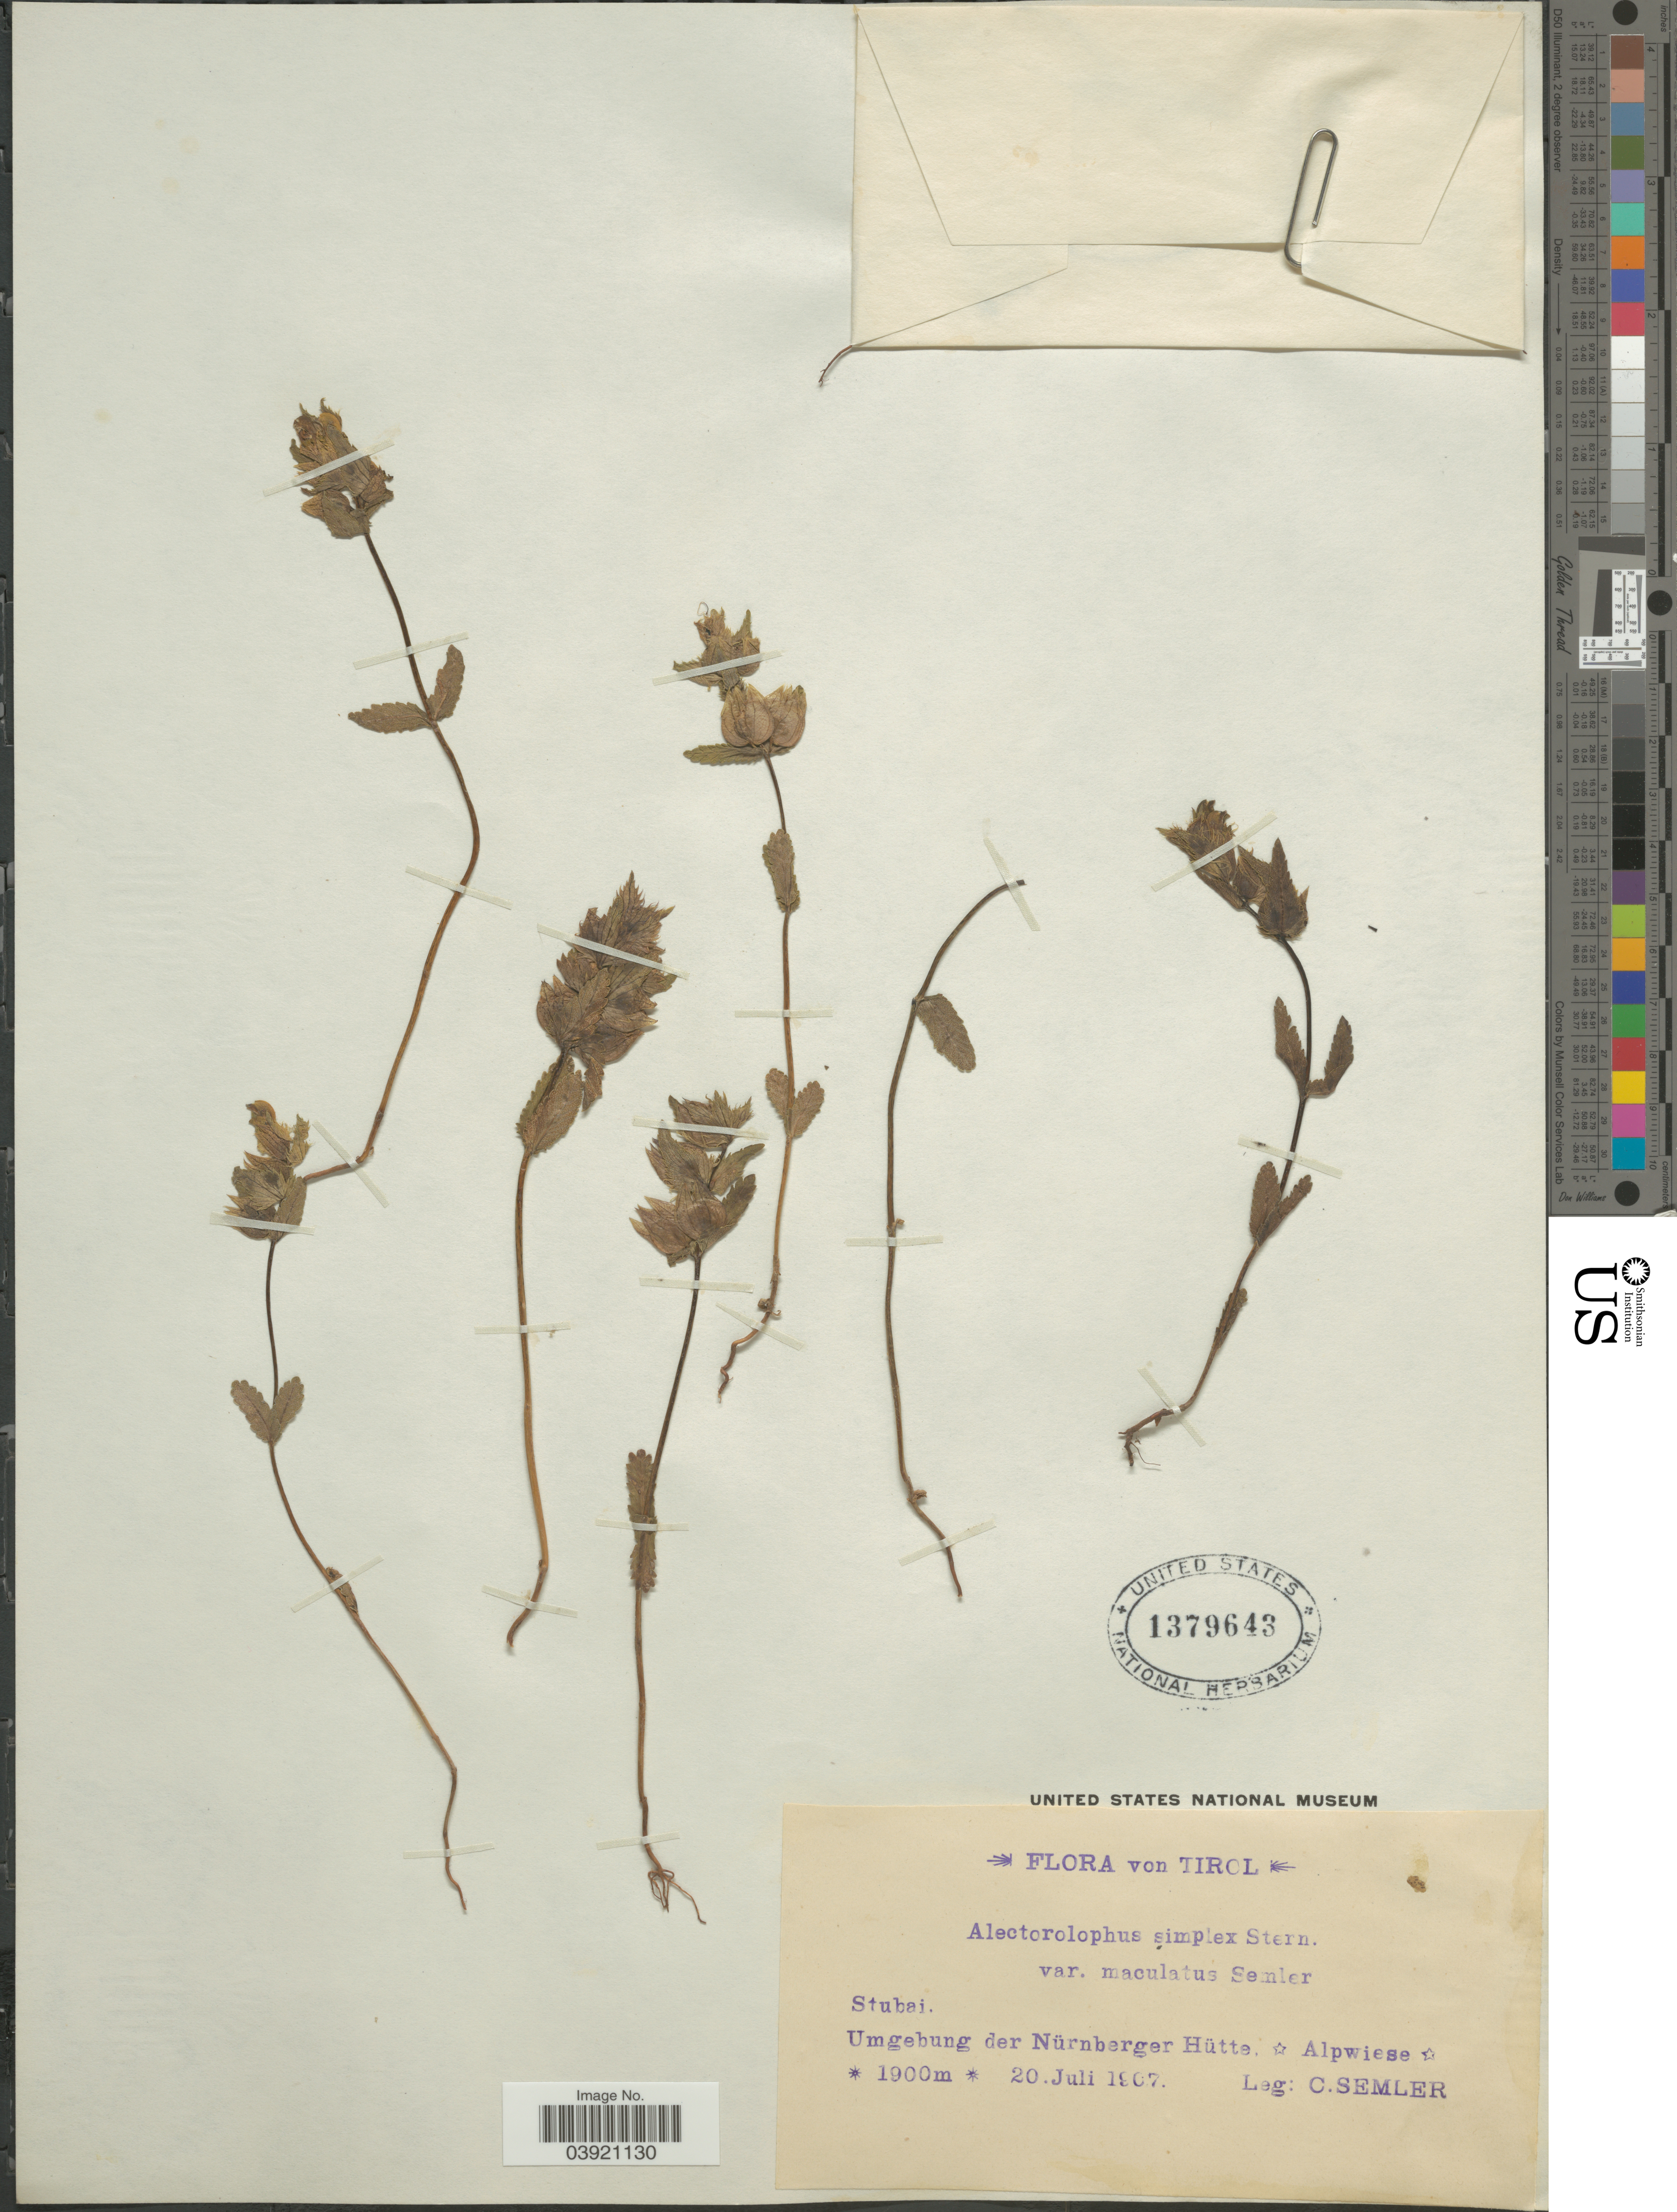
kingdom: Plantae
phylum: Tracheophyta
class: Magnoliopsida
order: Lamiales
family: Orobanchaceae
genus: Rhinanthus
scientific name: Rhinanthus glacialis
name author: Personnat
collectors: C. Semler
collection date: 1907-07-20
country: Austria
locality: Tirol. Stubai. Umgebung der Nürnberger Hütte. ☼Alpwiese☼.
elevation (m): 1900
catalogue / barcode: US 1379643